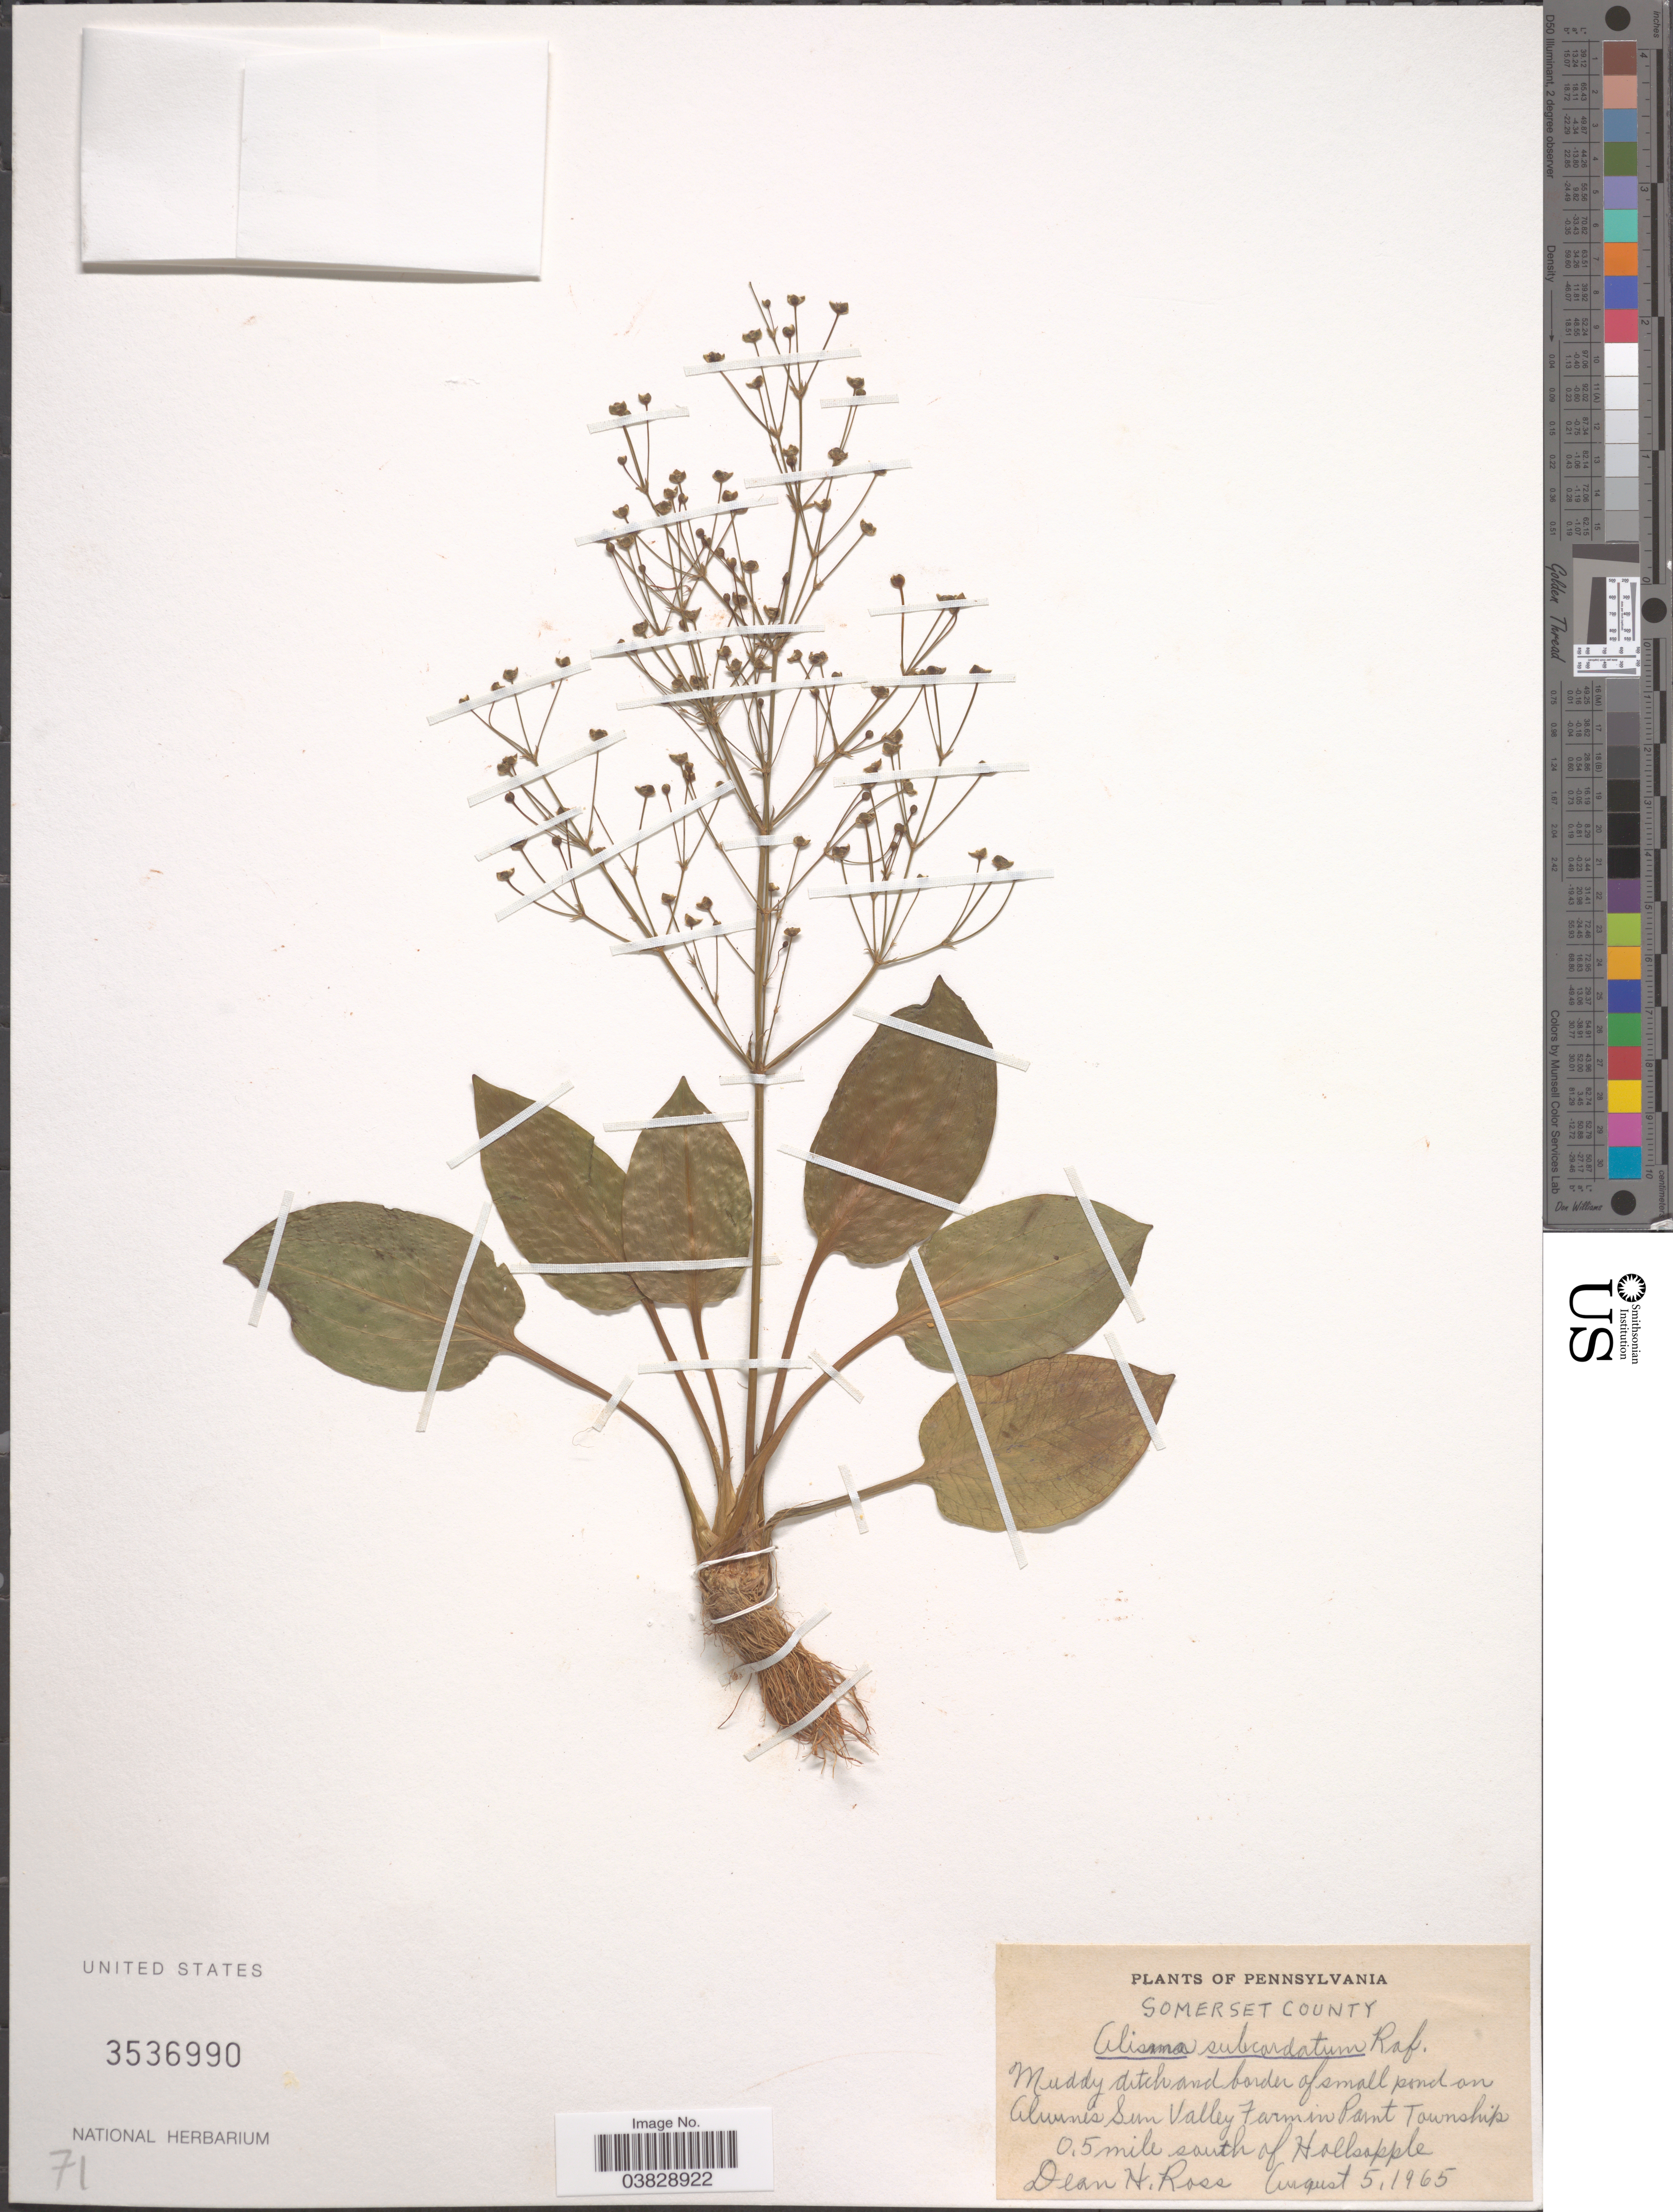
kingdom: Plantae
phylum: Tracheophyta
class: Liliopsida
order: Alismatales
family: Alismataceae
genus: Alisma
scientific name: Alisma plantago-aquatica var. parviflorum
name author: (Pursh) Torr.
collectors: D. Ross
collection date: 1965-08-05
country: United States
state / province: Pennsylvania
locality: Somerset County. Muddy ditch and border of small pond on Aluunes [interpreted] Sun Valley Farm in Paint Township 0,5 mile south of Hollsopple.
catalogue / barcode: US 3536990